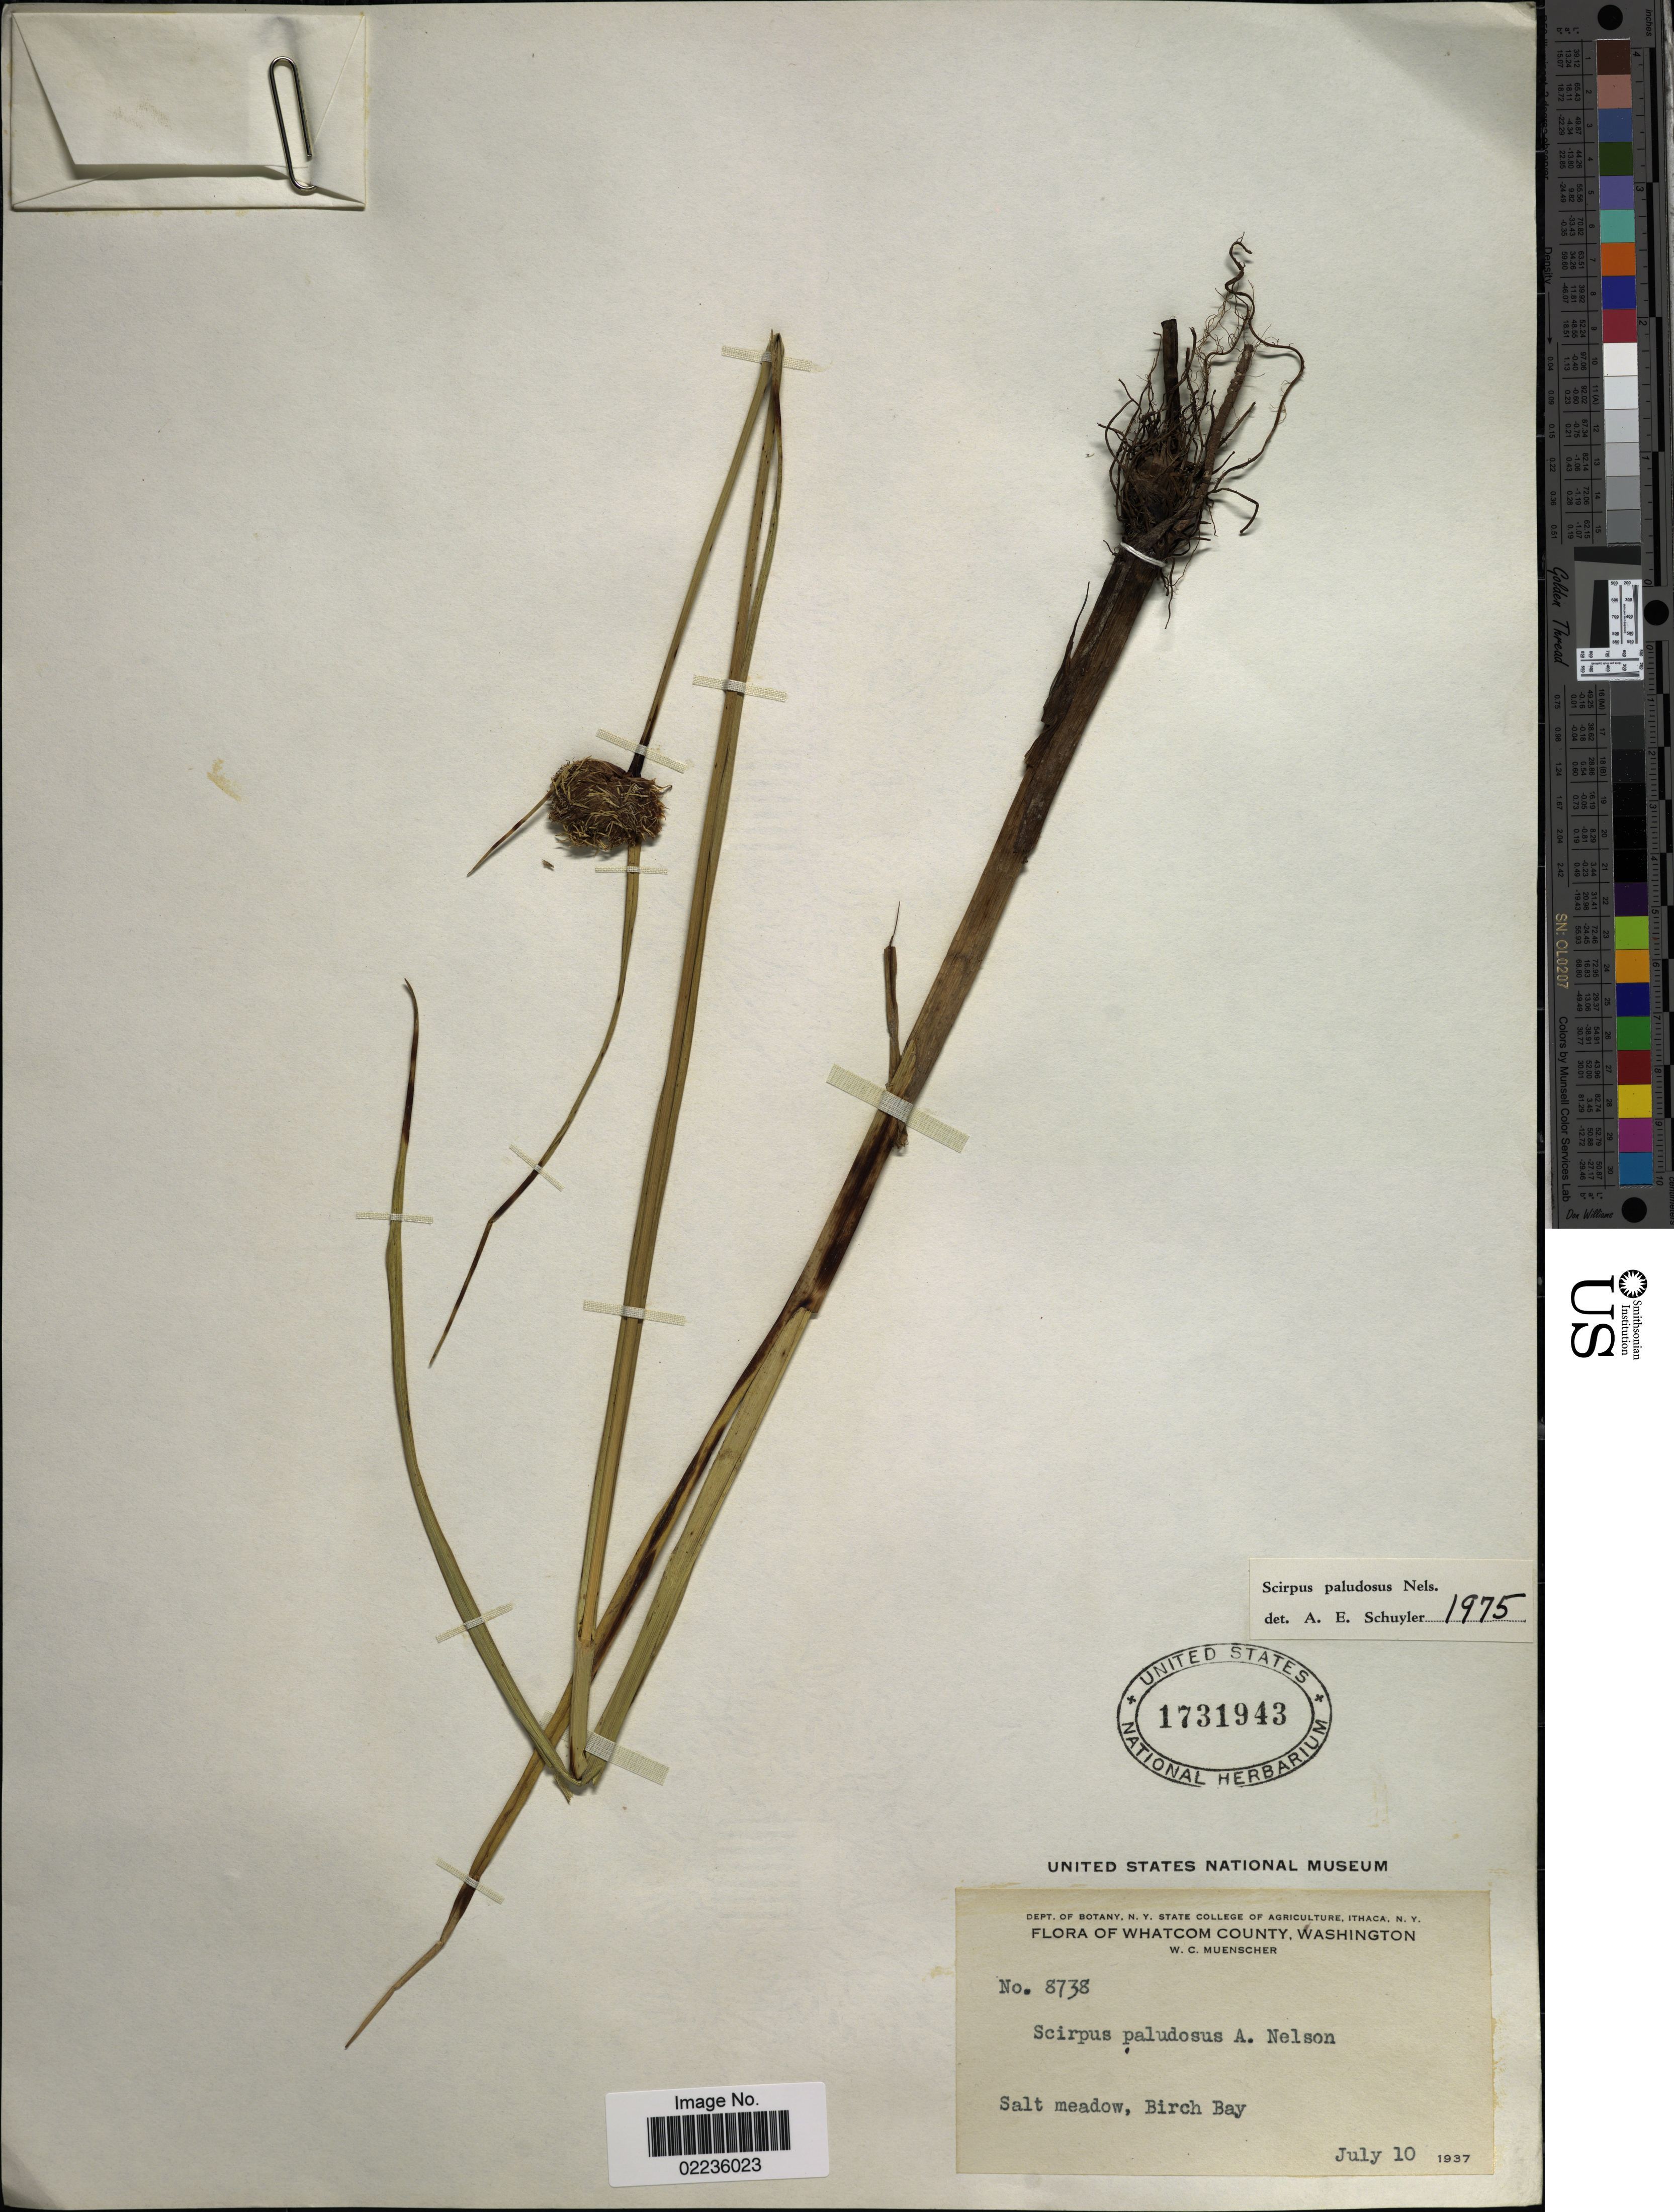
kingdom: Plantae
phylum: Tracheophyta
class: Liliopsida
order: Poales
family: Cyperaceae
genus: Bolboschoenus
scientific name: Bolboschoenus maritimus subsp. paludosus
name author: (A. Nelson) T. Koyama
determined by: Strong, M. T., (US), Smithsonian Institution - National Museum of Natural History (UNITED STATES)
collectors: W. Muenscher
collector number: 8738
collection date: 1937-07-10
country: United States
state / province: Washington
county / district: Whatcom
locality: Whatcom County. Salt meadow, Birch Bay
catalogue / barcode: US 1731943